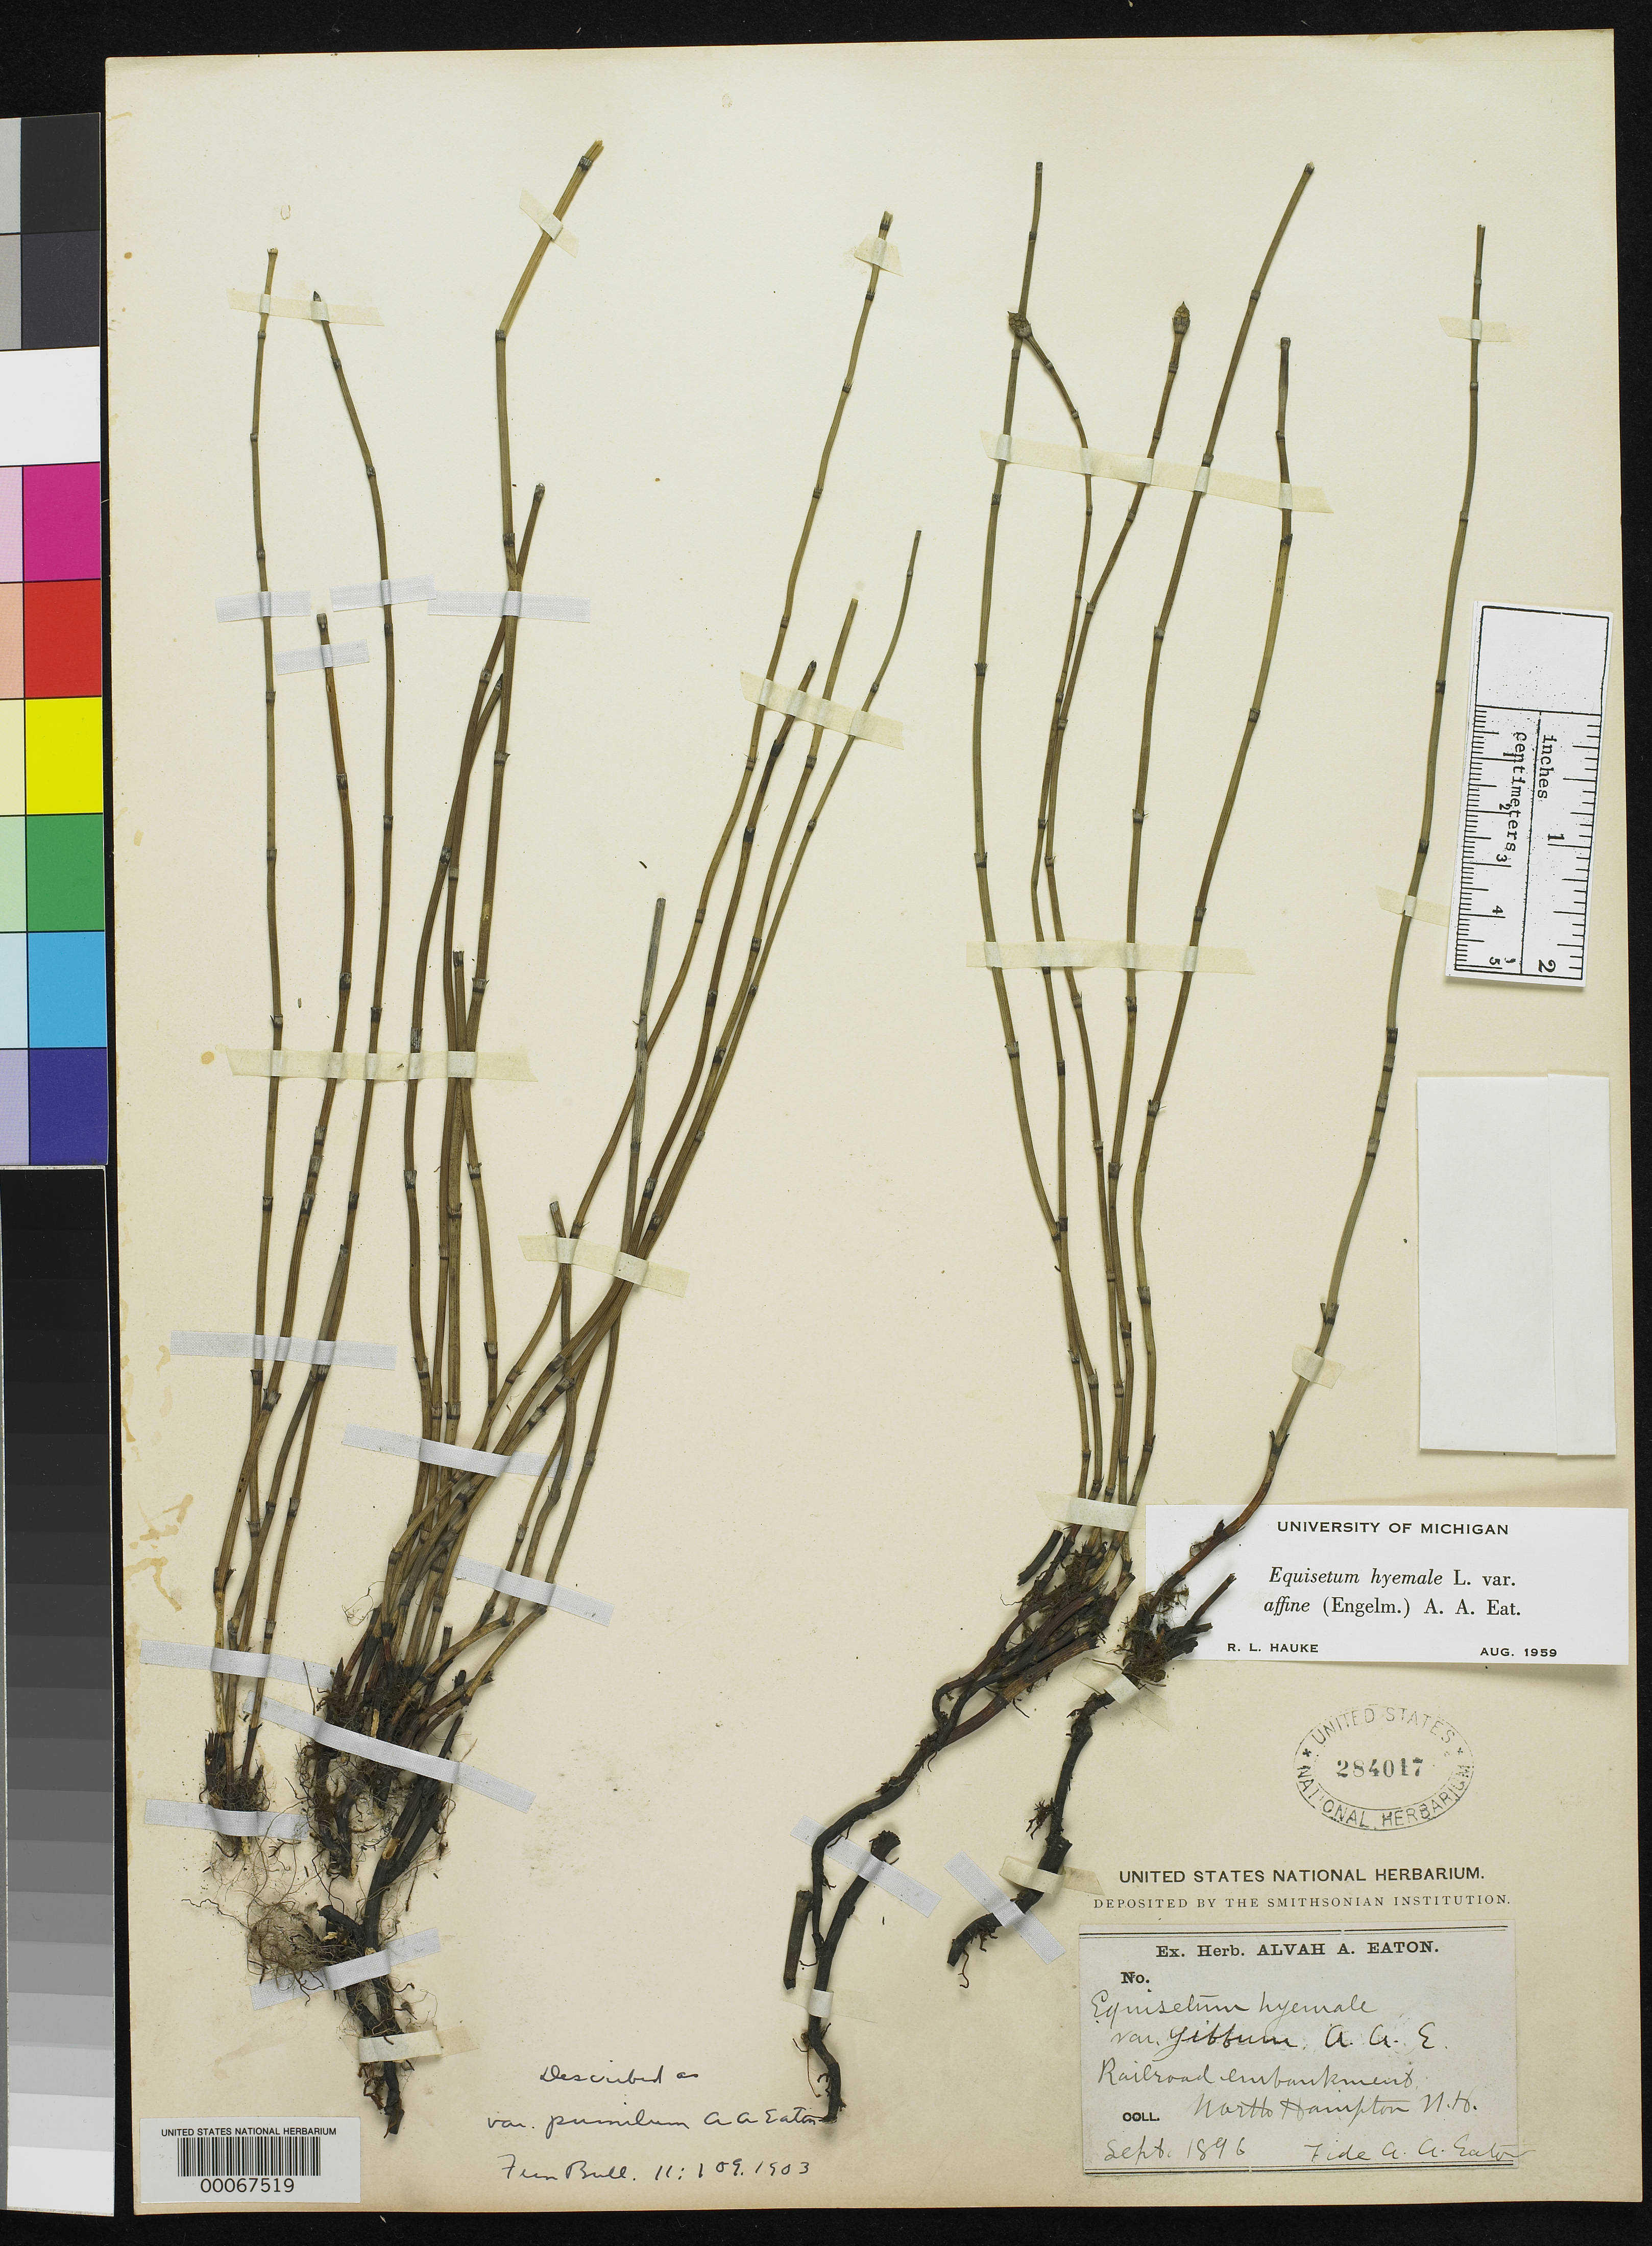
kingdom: Plantae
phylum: Tracheophyta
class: Polypodiopsida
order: Equisetales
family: Equisetaceae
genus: Equisetum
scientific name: Equisetum hyemale var. pumilum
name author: A.A. Eaton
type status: Type Collection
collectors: A. A. Eaton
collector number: Eaton Equiset Distr. 70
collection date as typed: Aug 1896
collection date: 1896-08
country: United States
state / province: New Hampshire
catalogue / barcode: US 284017